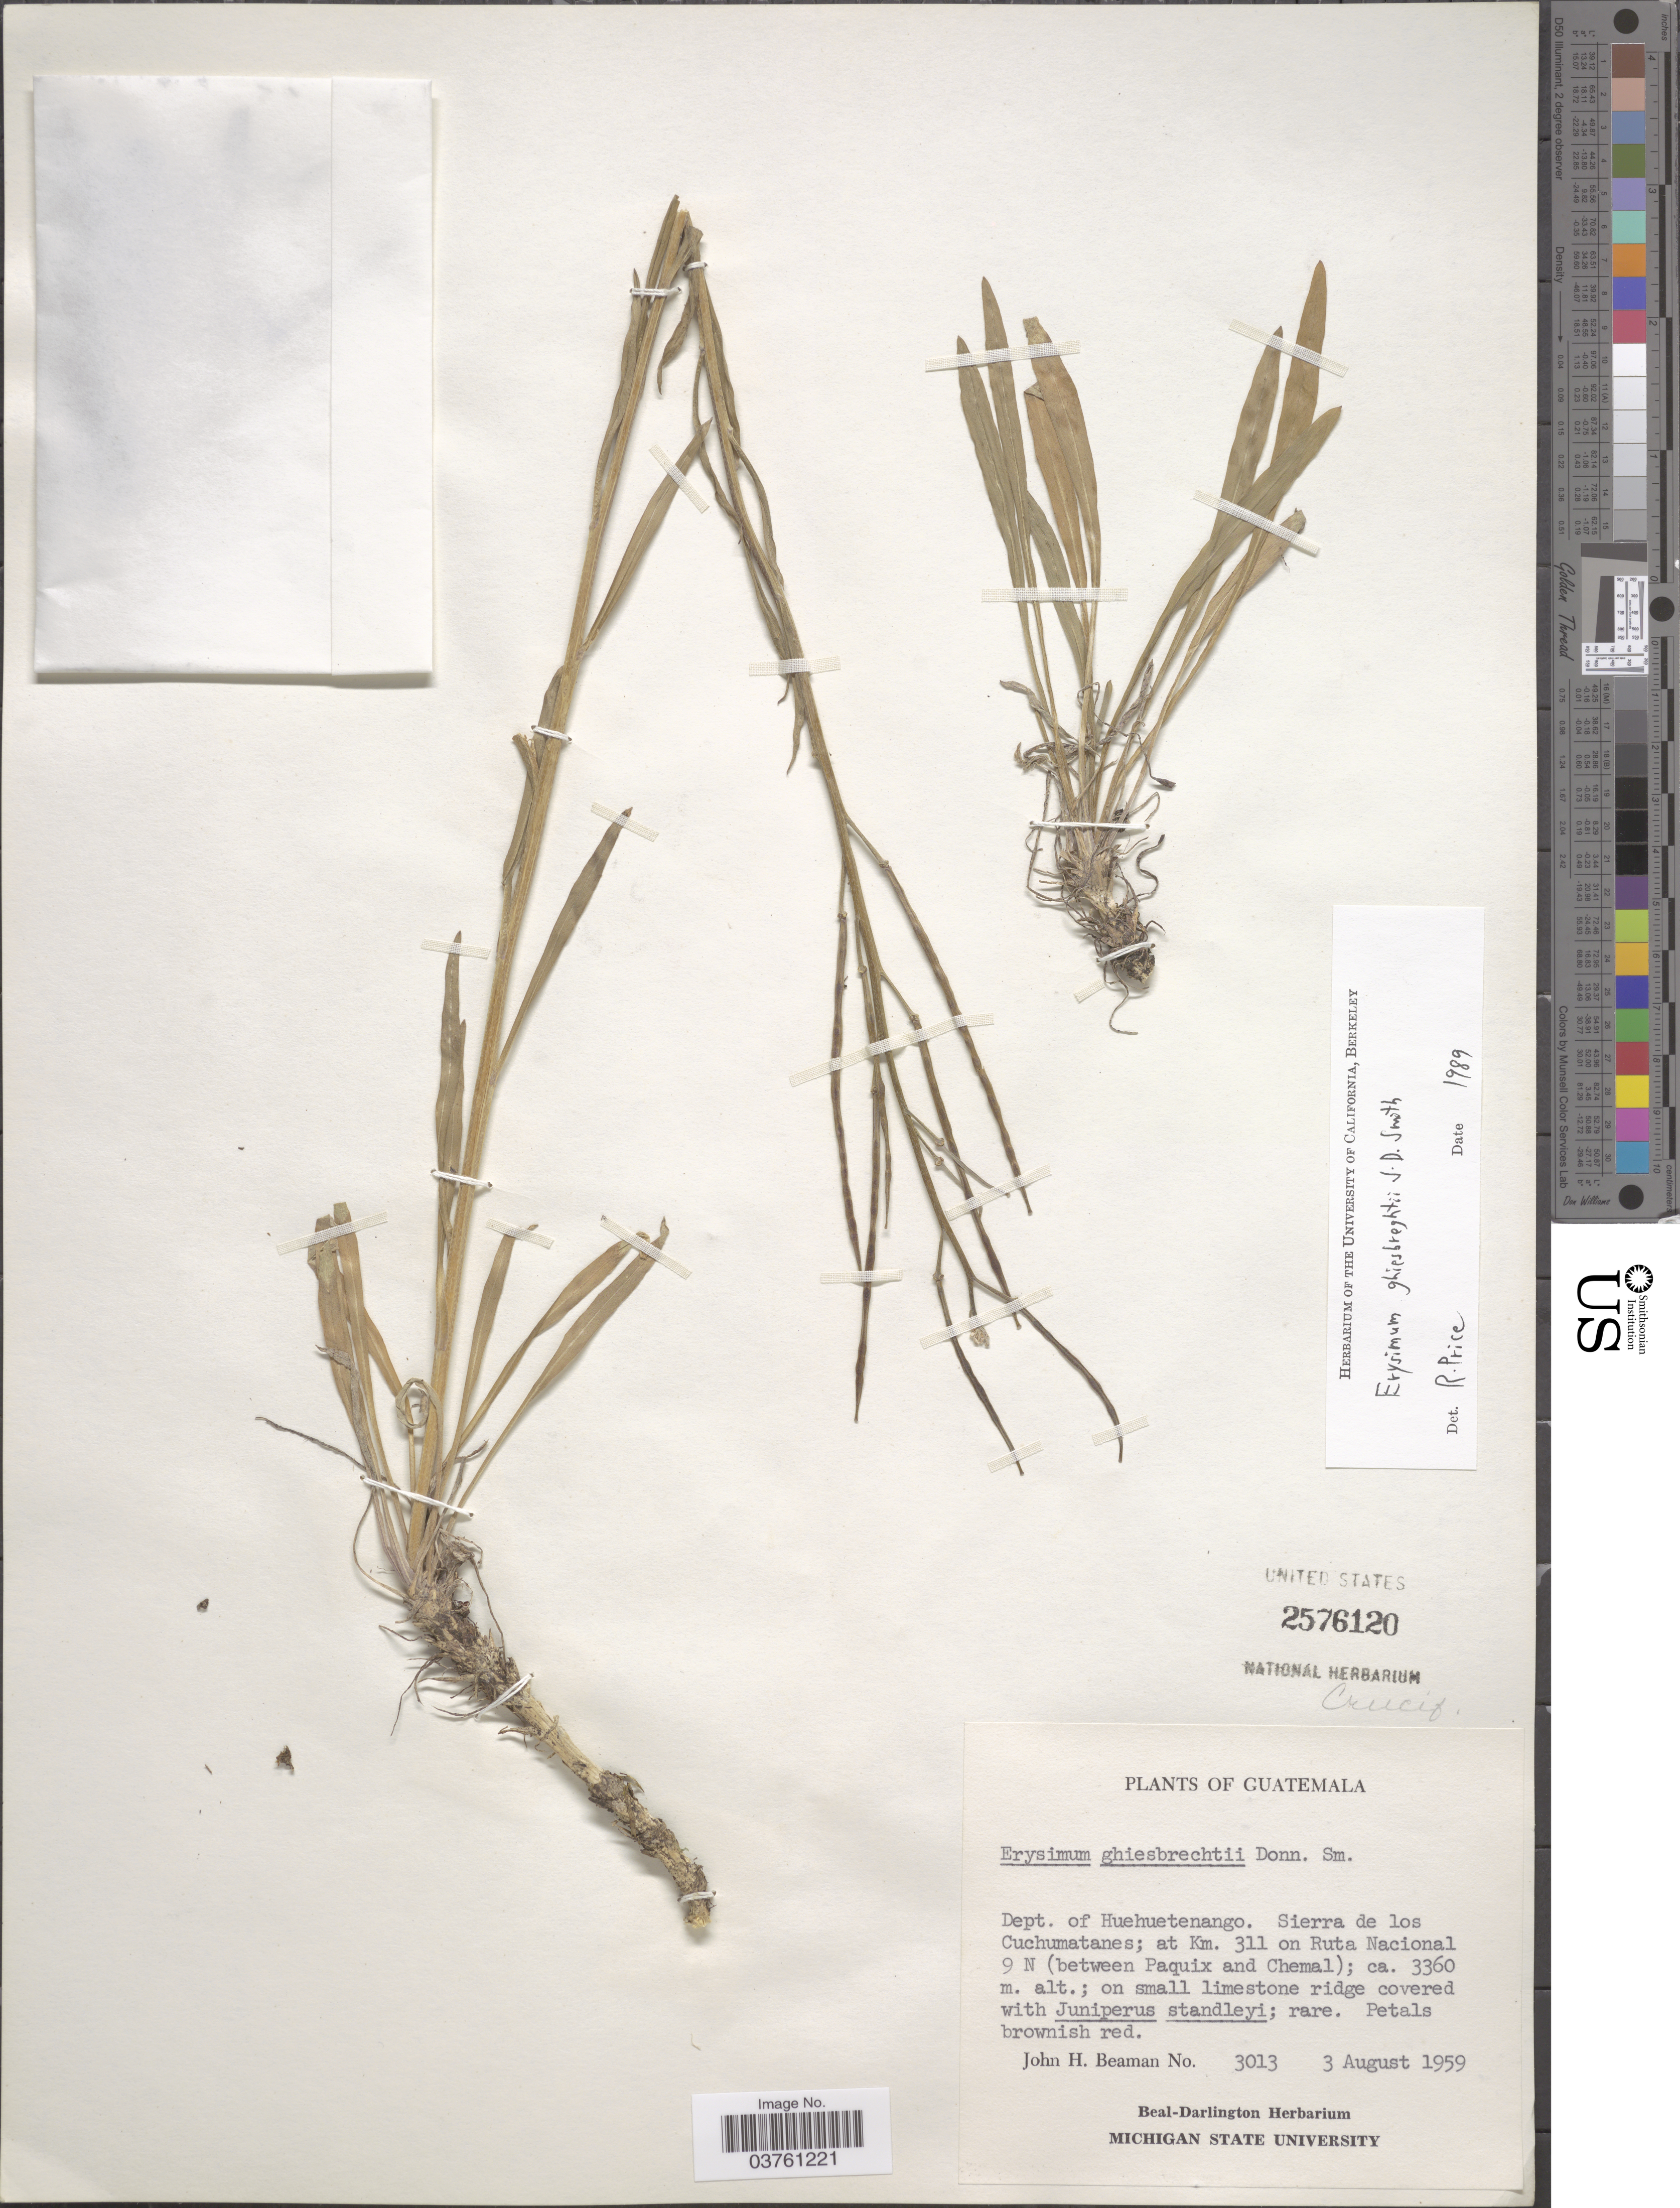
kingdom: Plantae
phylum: Tracheophyta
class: Magnoliopsida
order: Brassicales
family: Brassicaceae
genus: Erysimum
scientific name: Erysimum ghiesbreghtii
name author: Donn. Sm.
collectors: J. H. Beaman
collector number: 3013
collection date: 1959-08-03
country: Guatemala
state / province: Huehuetenango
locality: Dept. of Huehuetenango. Sierra de los Cuchumatanes; at Km. 311 on Ruta Nacional 9 N (between Paquix and Chemal).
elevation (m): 3360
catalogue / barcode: US 2576120